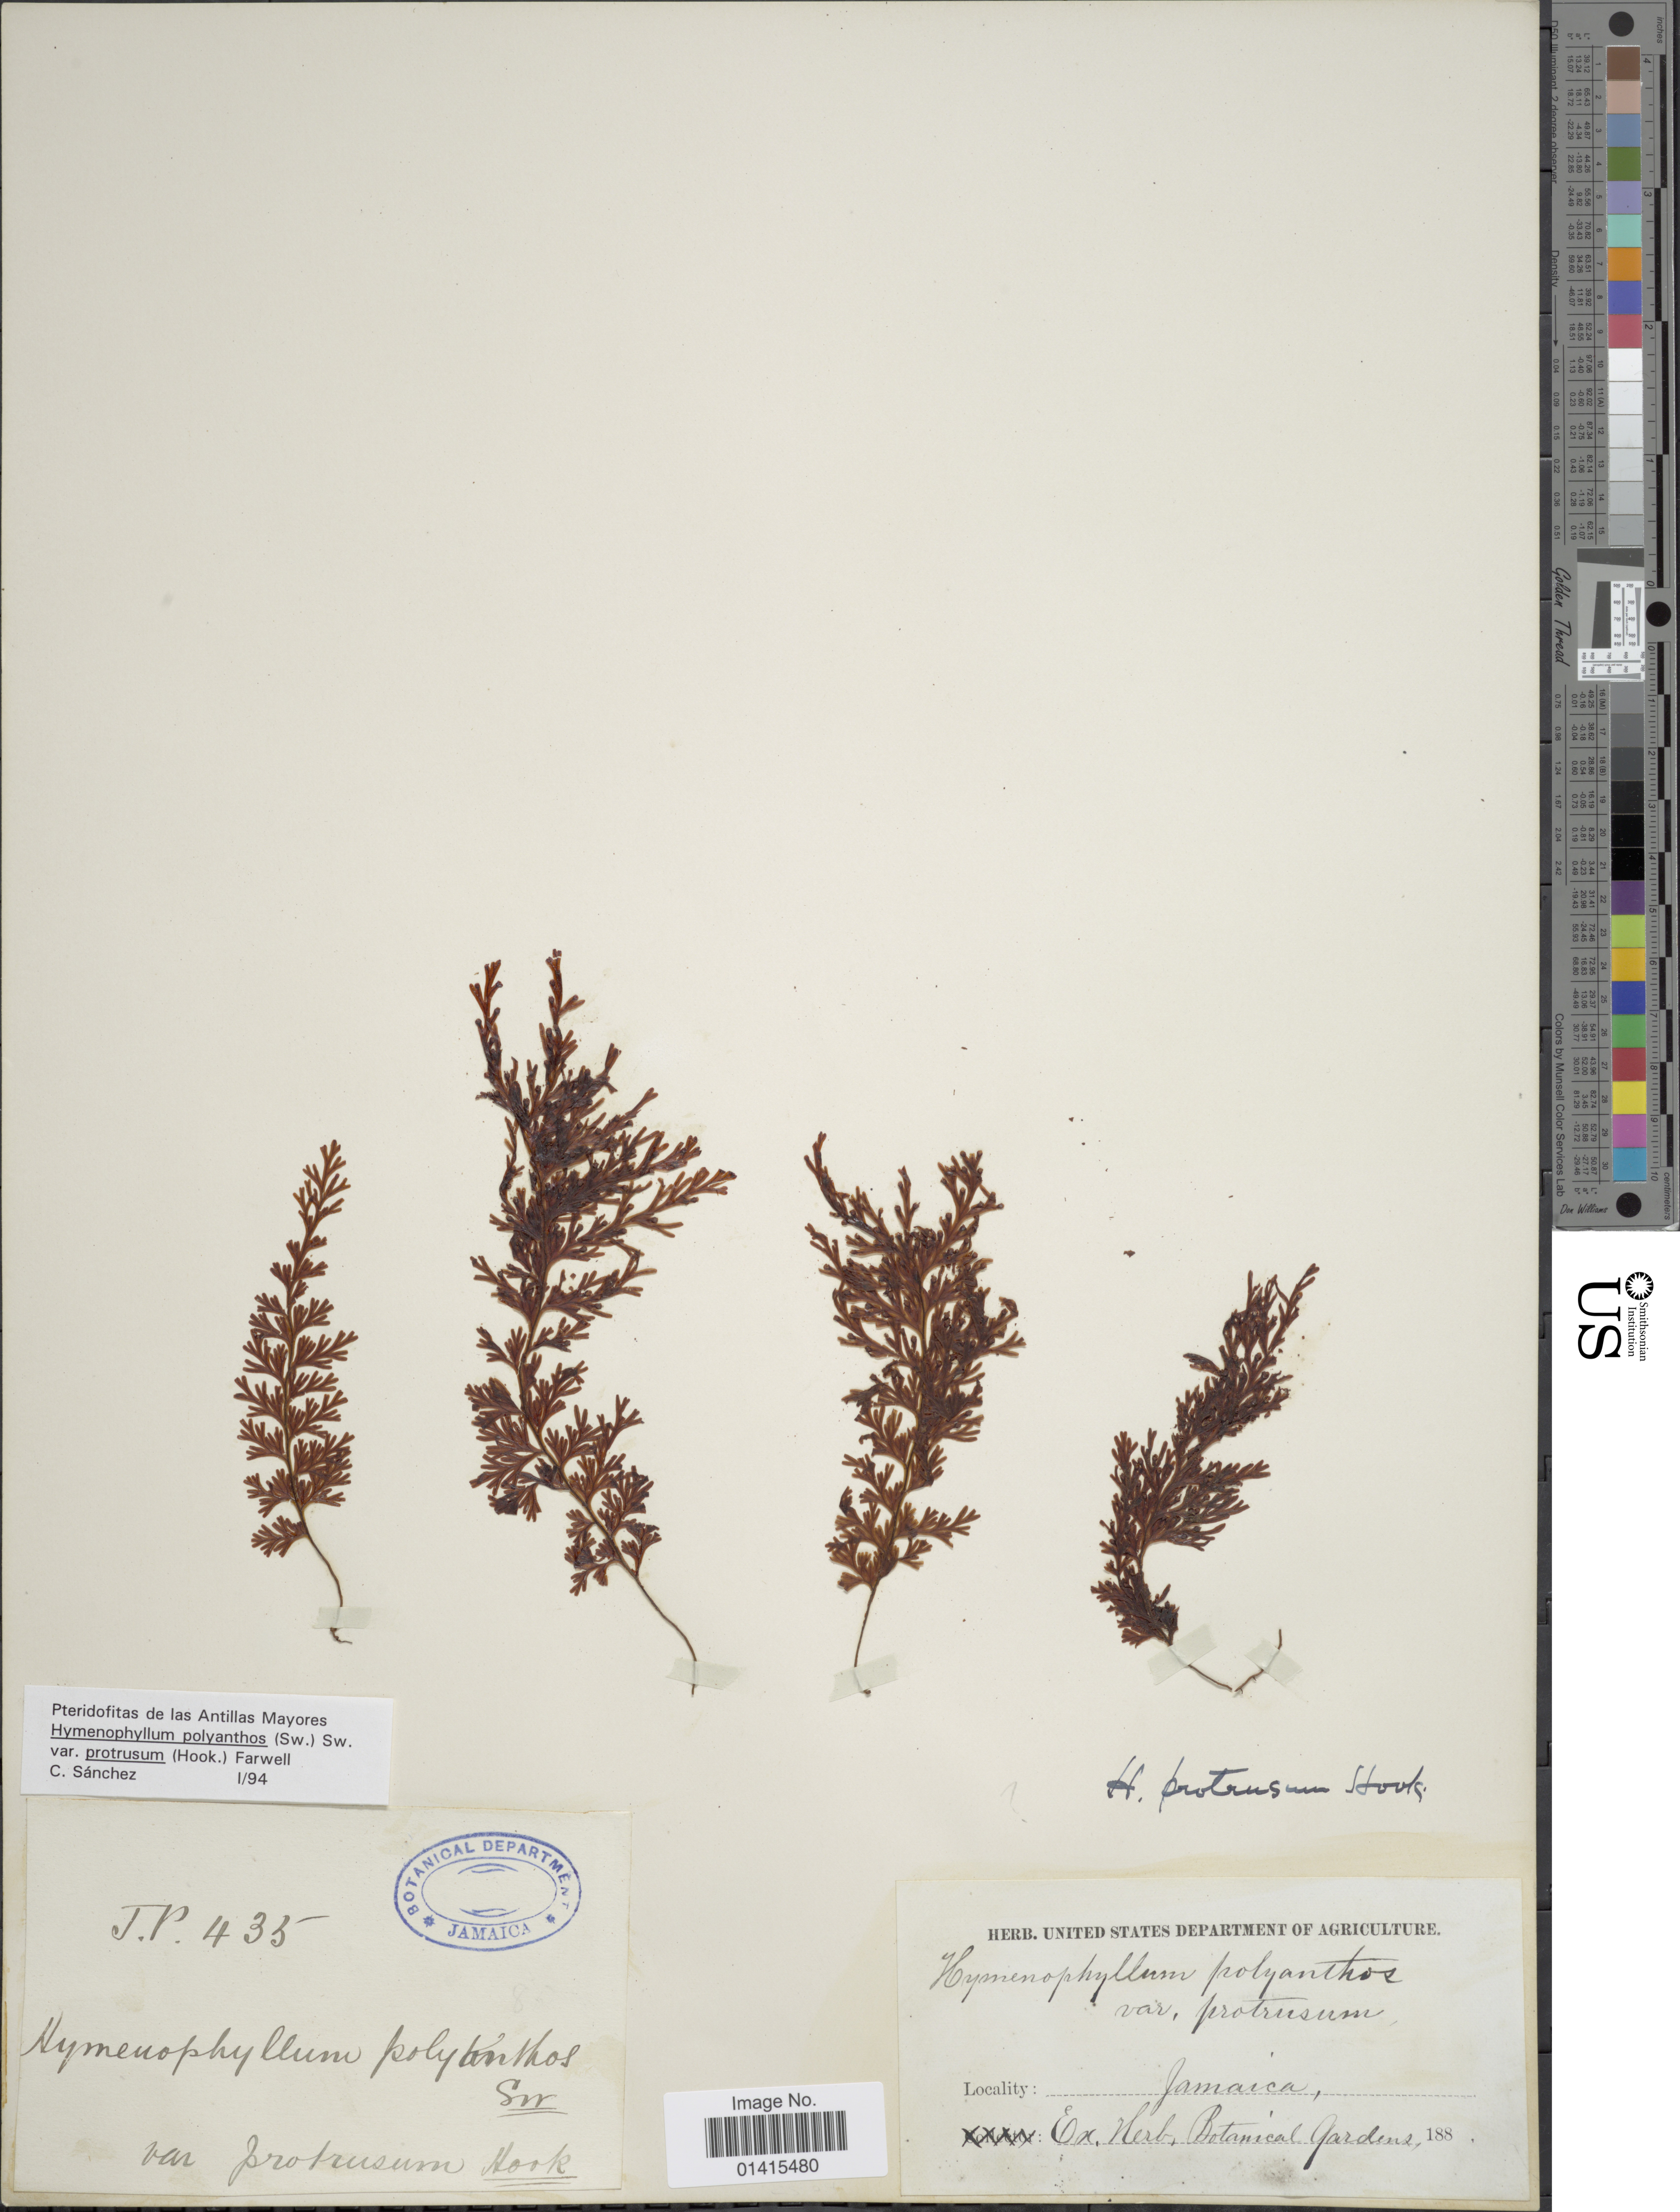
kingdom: Plantae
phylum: Tracheophyta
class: Polypodiopsida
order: Hymenophyllales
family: Hymenophyllaceae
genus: Hymenophyllum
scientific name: Hymenophyllum polyanthos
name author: (Sw.) Sw.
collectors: ex herb. Botanic Gardens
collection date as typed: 188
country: Jamaica